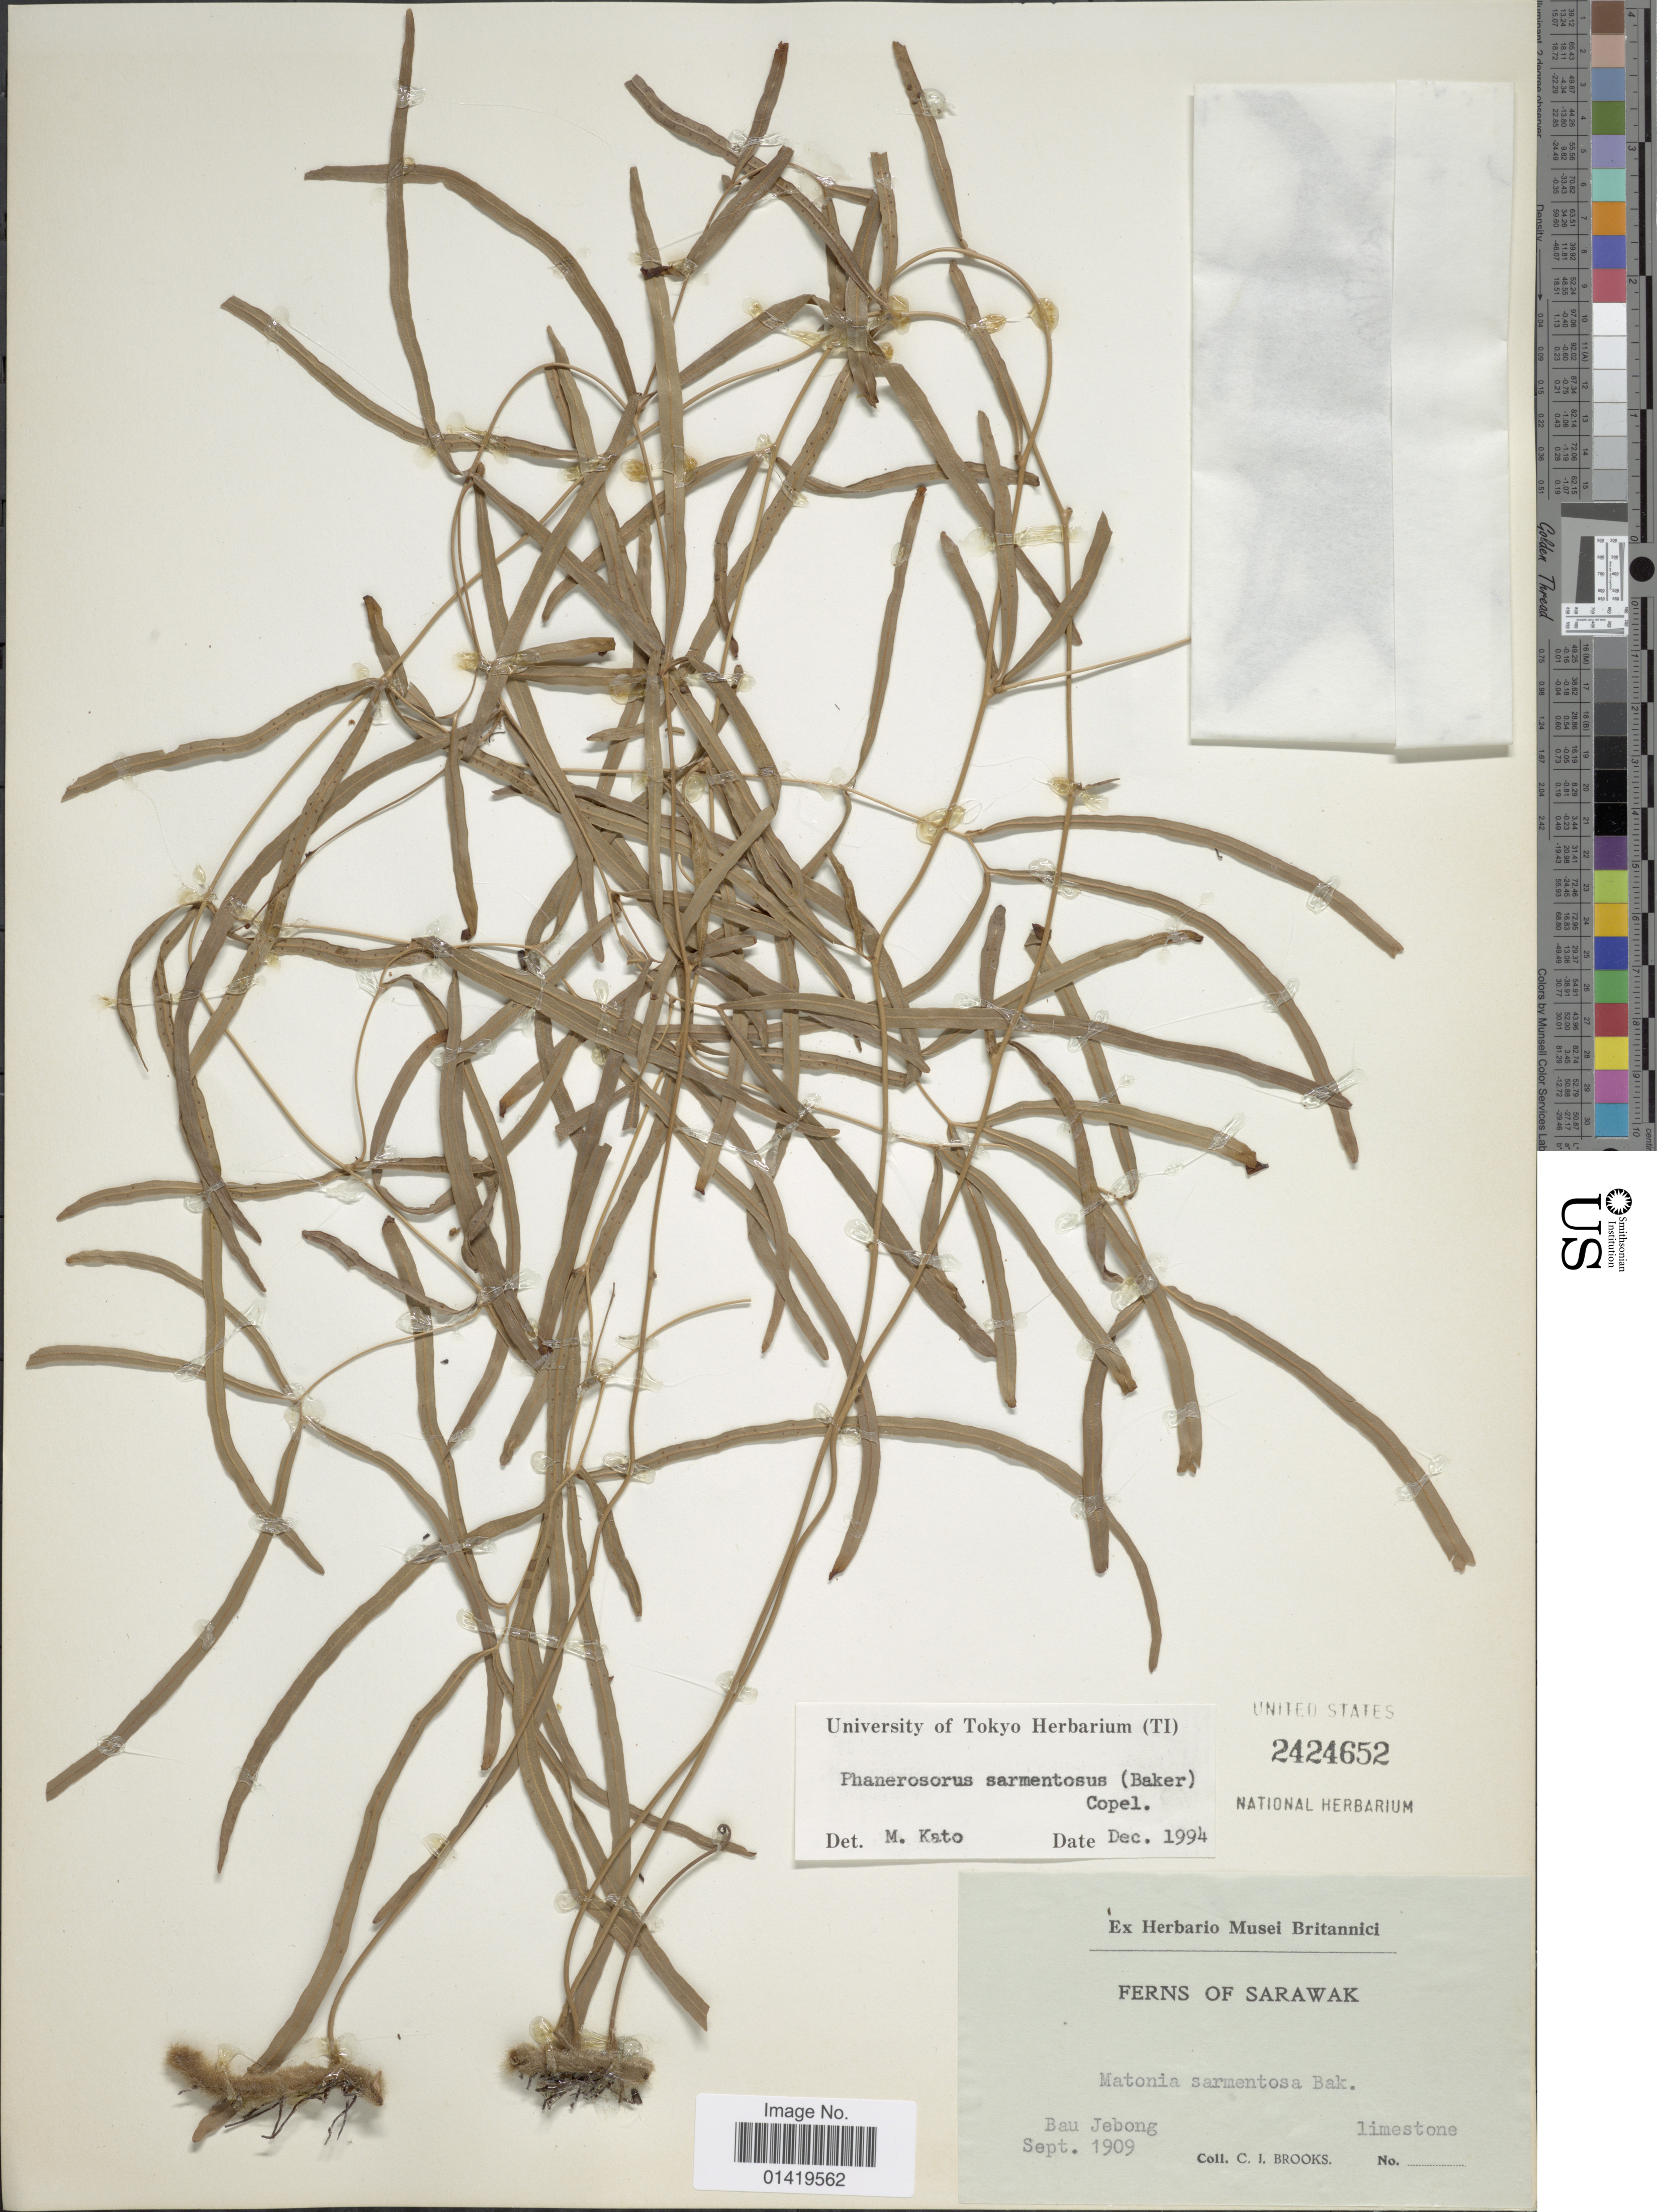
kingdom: Plantae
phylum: Tracheophyta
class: Polypodiopsida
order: Gleicheniales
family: Matoniaceae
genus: Phanerosorus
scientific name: Phanerosorus sarmentosus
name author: (Baker) Copel.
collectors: C. J. Brooks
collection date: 1909-09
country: Malaysia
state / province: Sarawak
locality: Ferns of Sarawak. Bau Jebong, limestone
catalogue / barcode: US 2424652